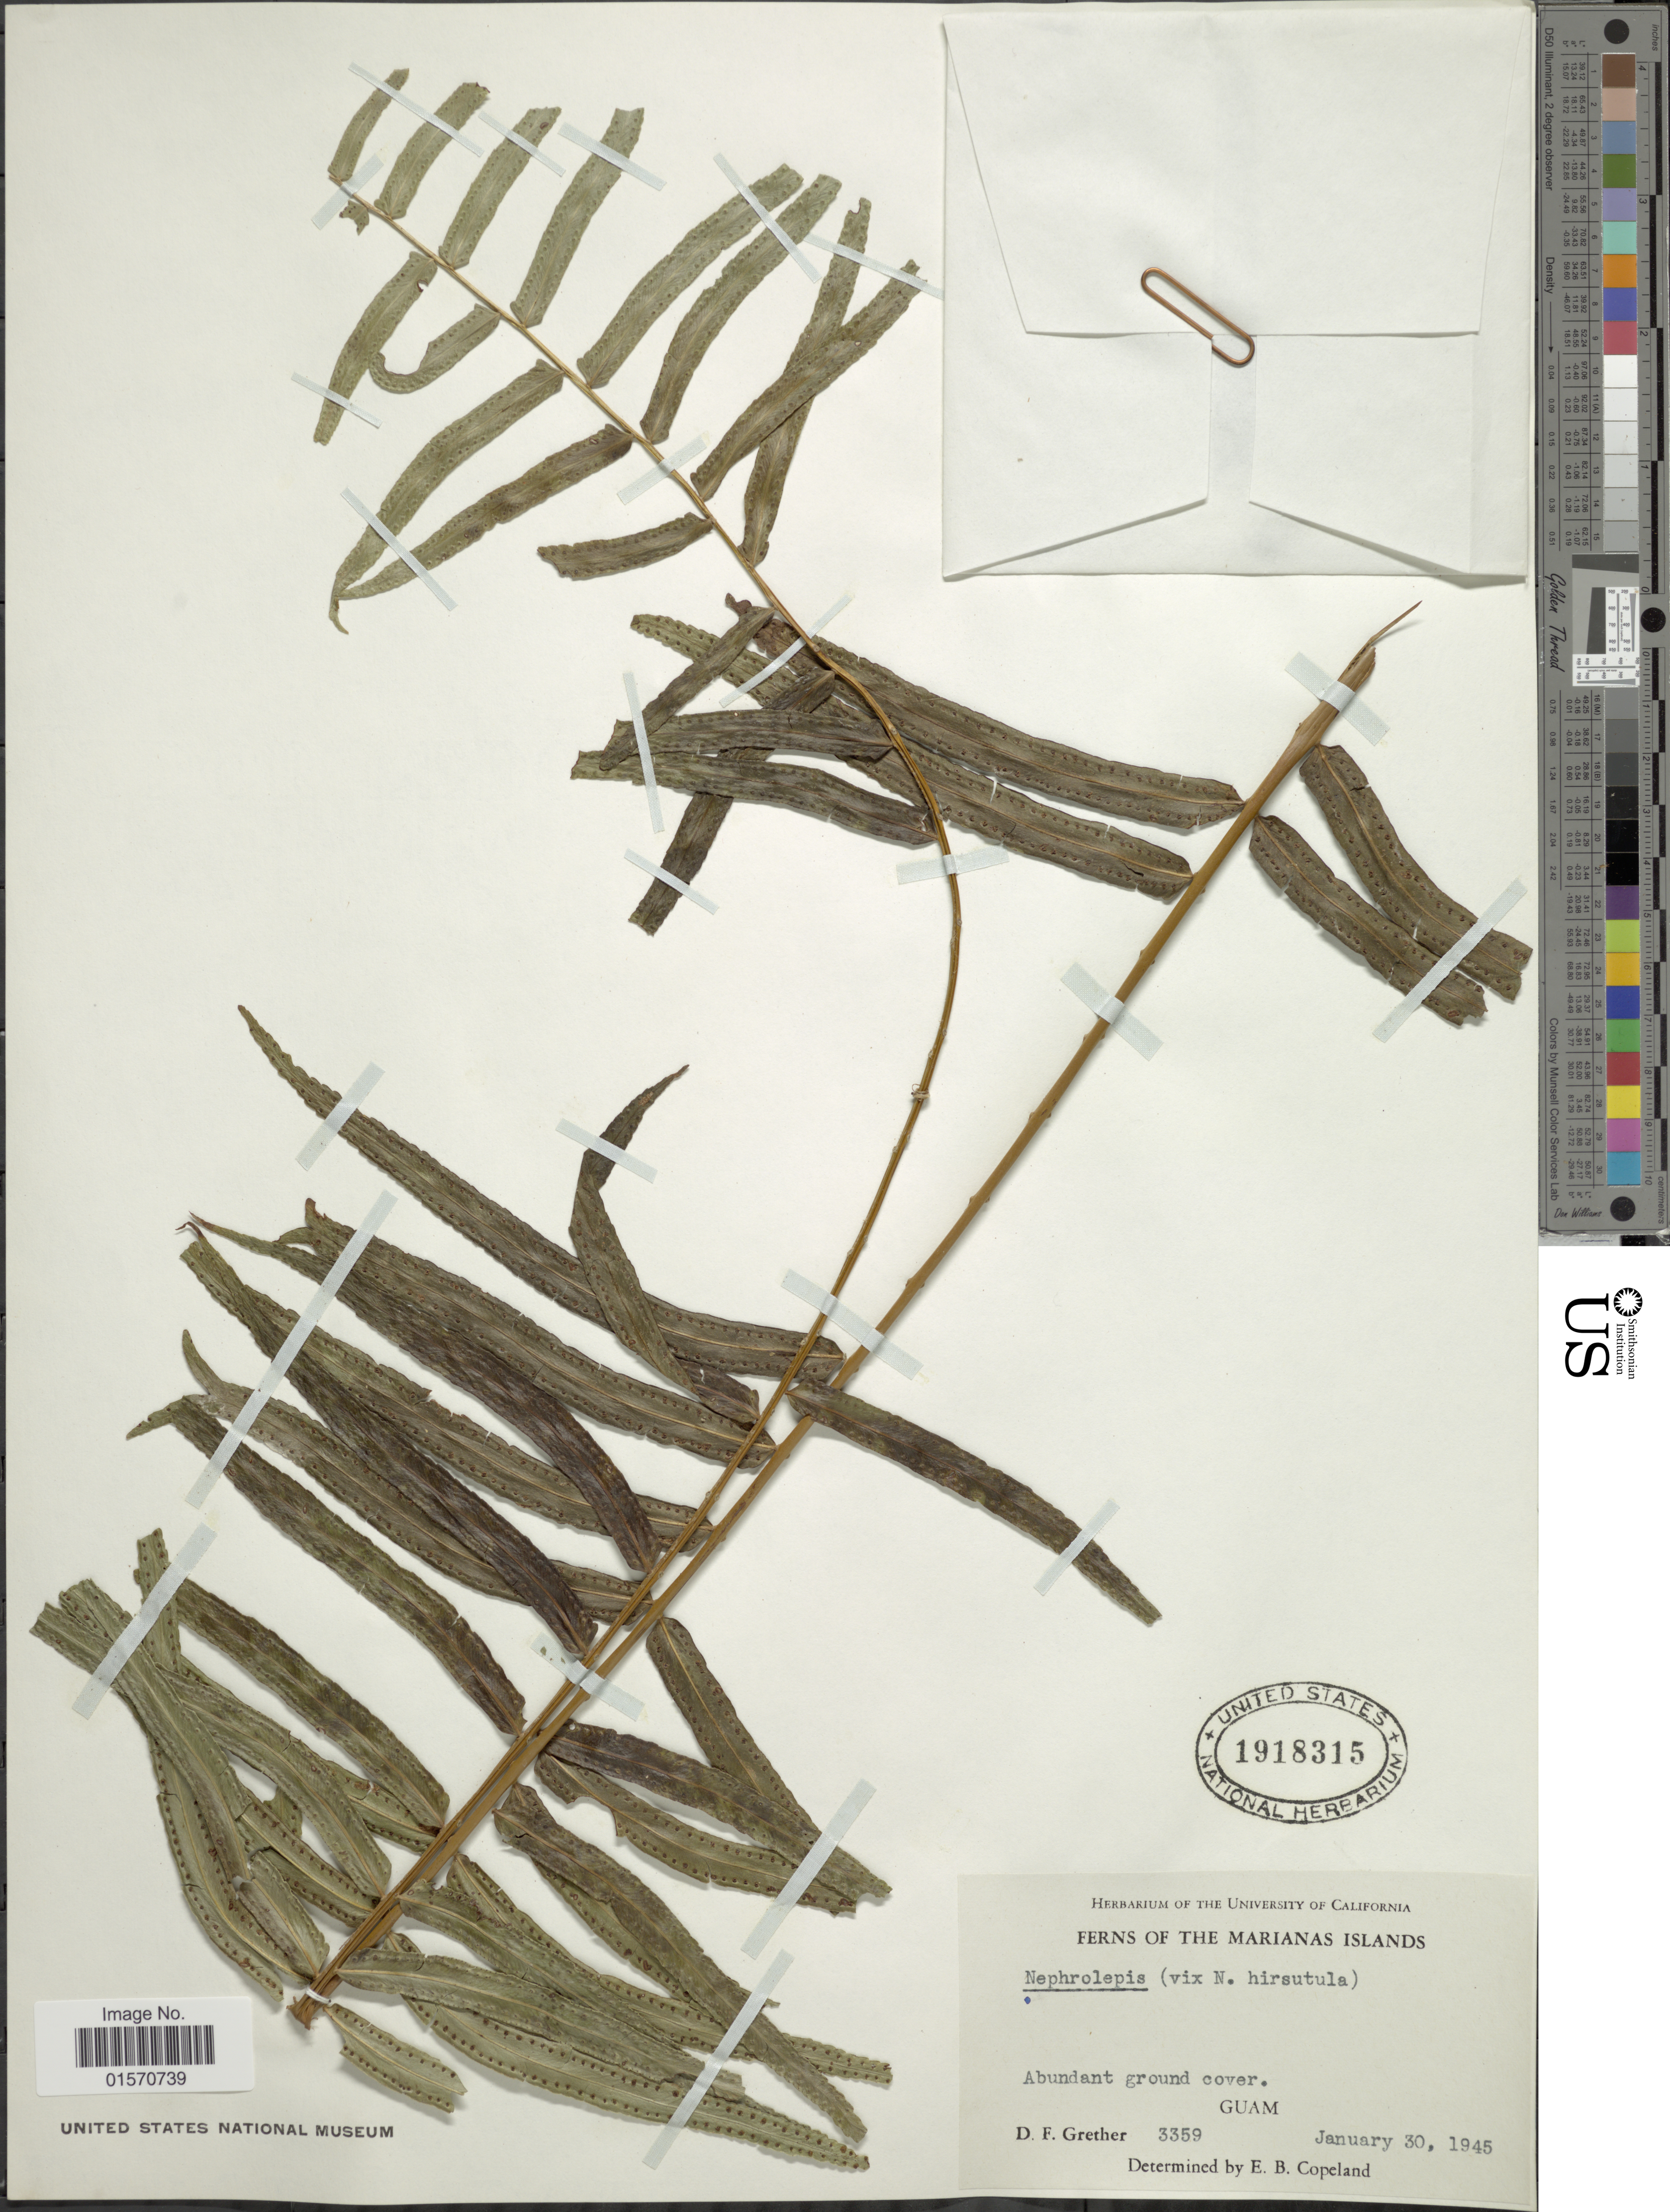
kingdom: Plantae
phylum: Tracheophyta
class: Polypodiopsida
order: Polypodiales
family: Nephrolepidaceae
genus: Nephrolepis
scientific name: Nephrolepis sp.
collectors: D. F. Grether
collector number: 3359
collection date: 1945-01-30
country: Guam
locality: Marianas Islands. Guam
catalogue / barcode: US 1918315